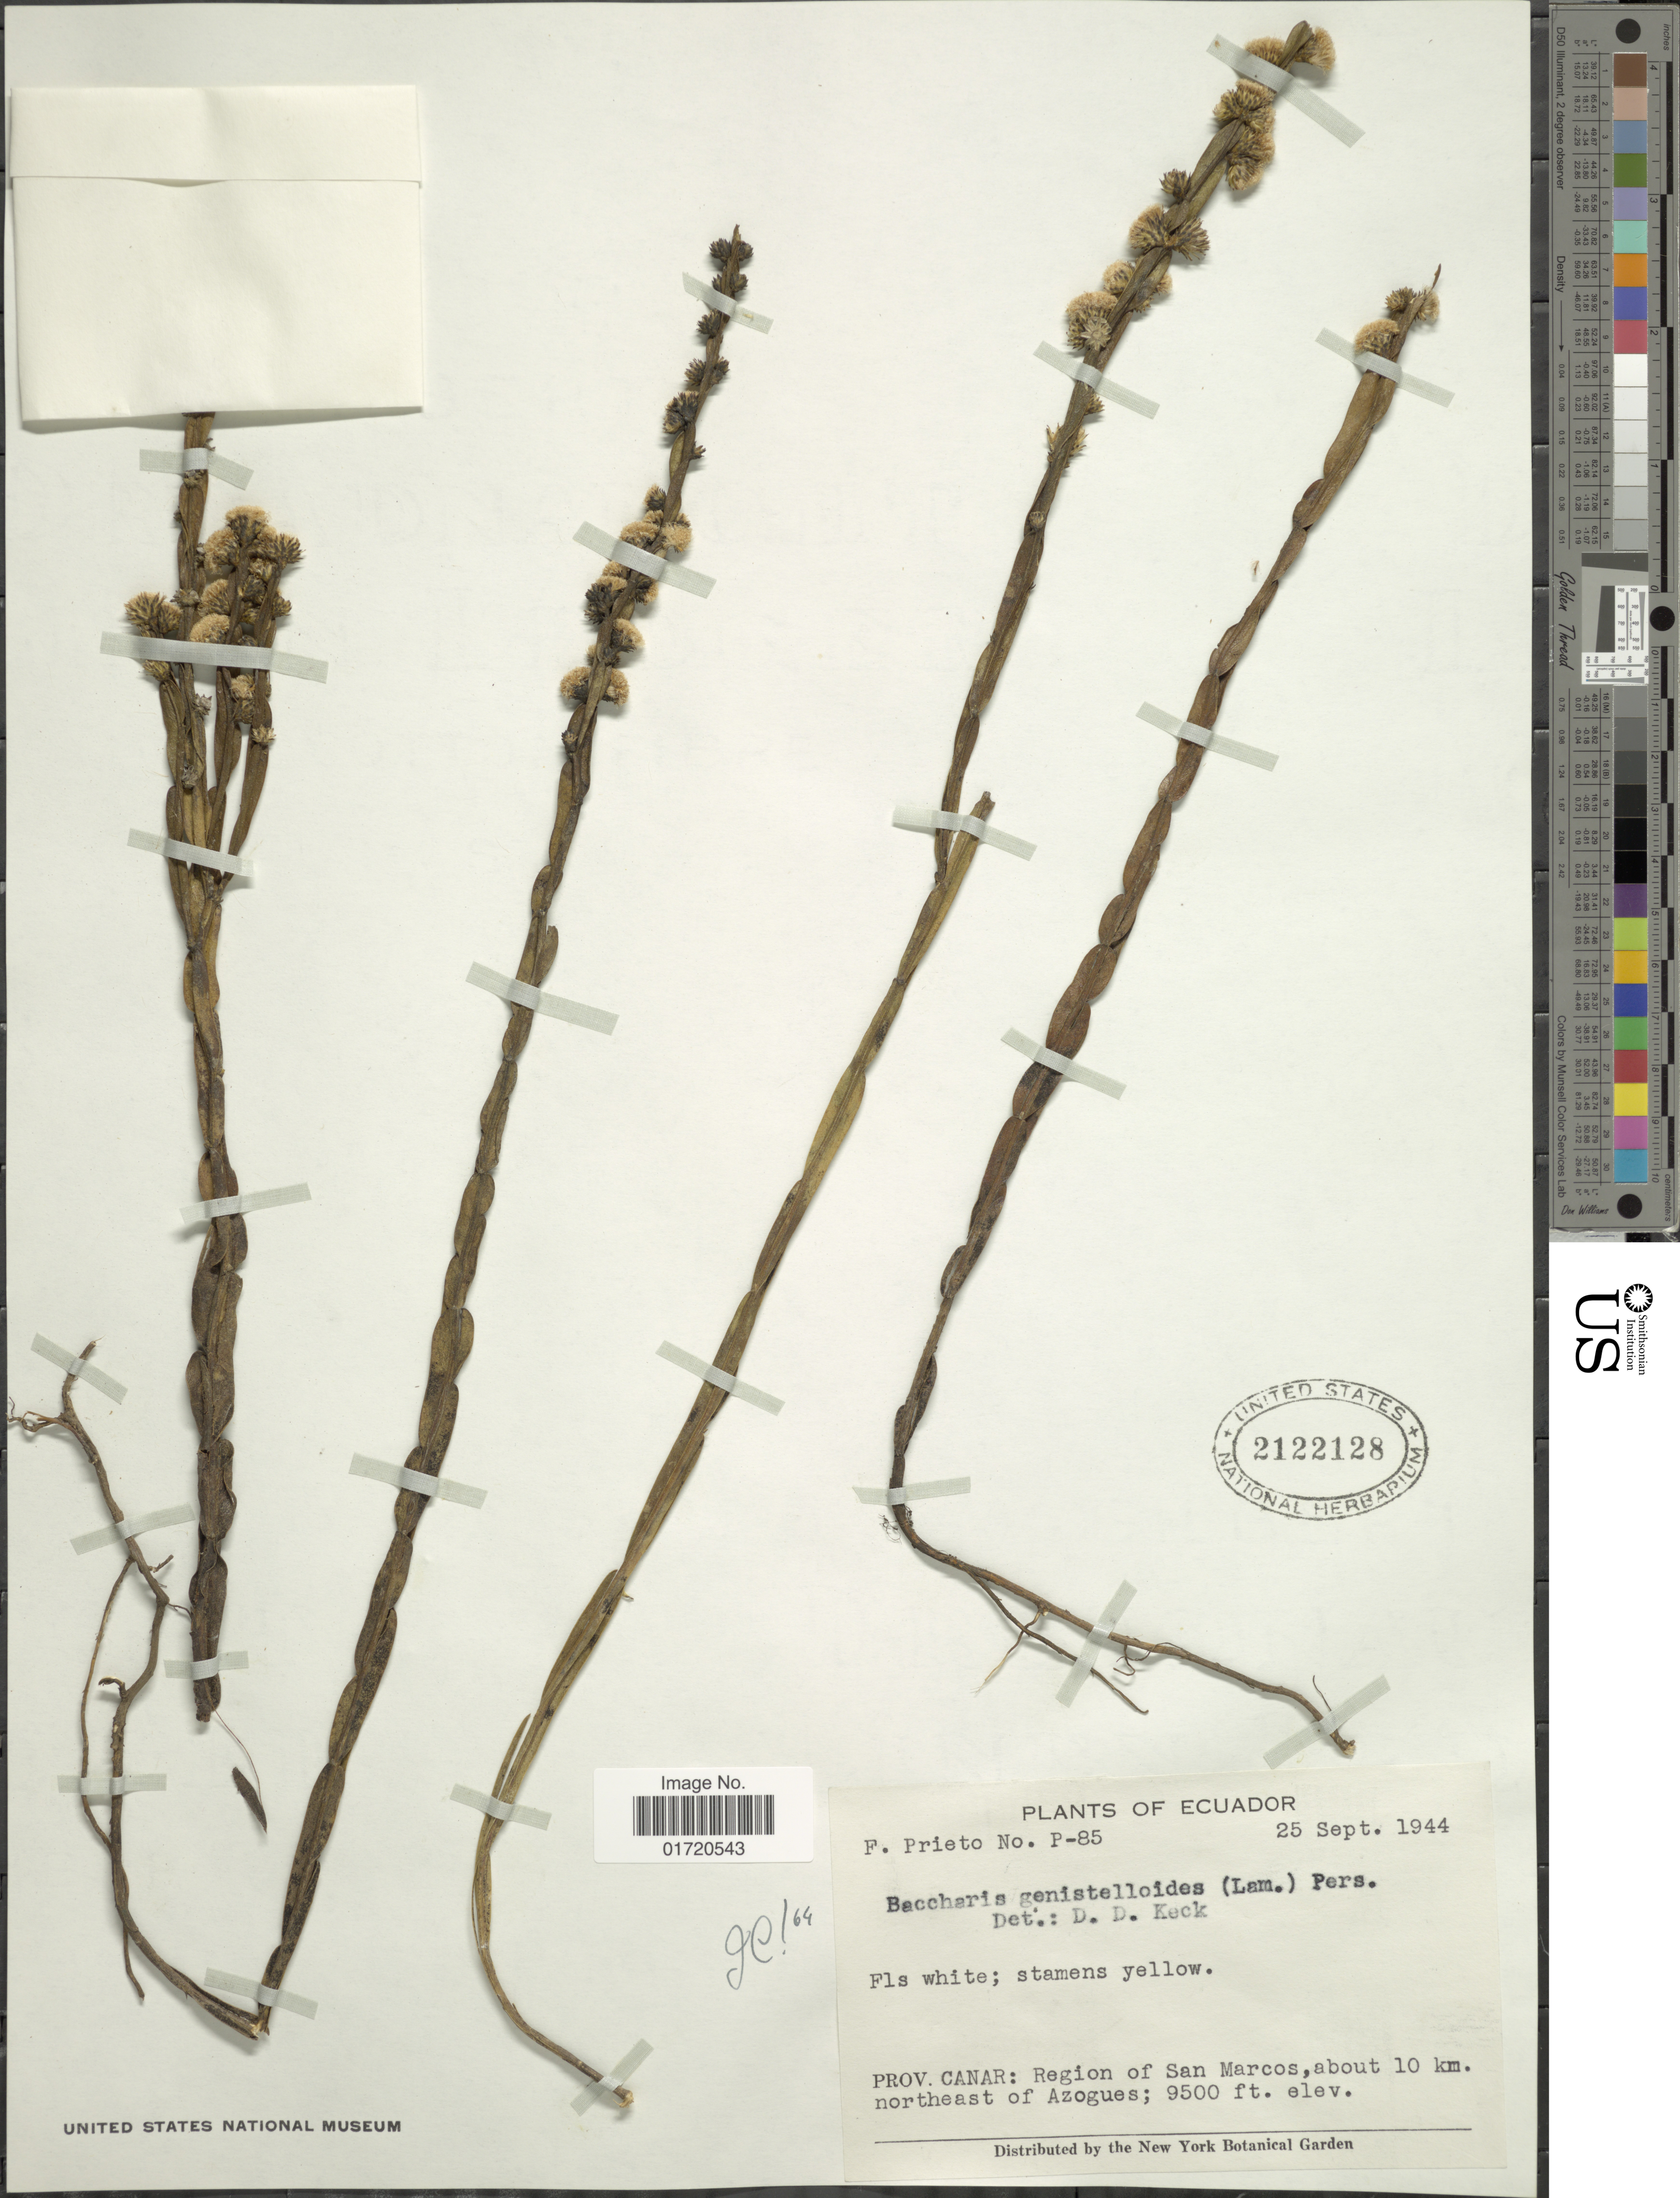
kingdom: Plantae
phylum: Tracheophyta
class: Magnoliopsida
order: Asterales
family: Asteraceae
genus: Baccharis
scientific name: Baccharis genistelloides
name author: (Lam.) Pers.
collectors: F. Prieto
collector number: P-85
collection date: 1944-09-25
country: Ecuador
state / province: Cañar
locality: Region of San Marcus, about 10 km northeast of Azogues.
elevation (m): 2896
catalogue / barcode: US 2122128